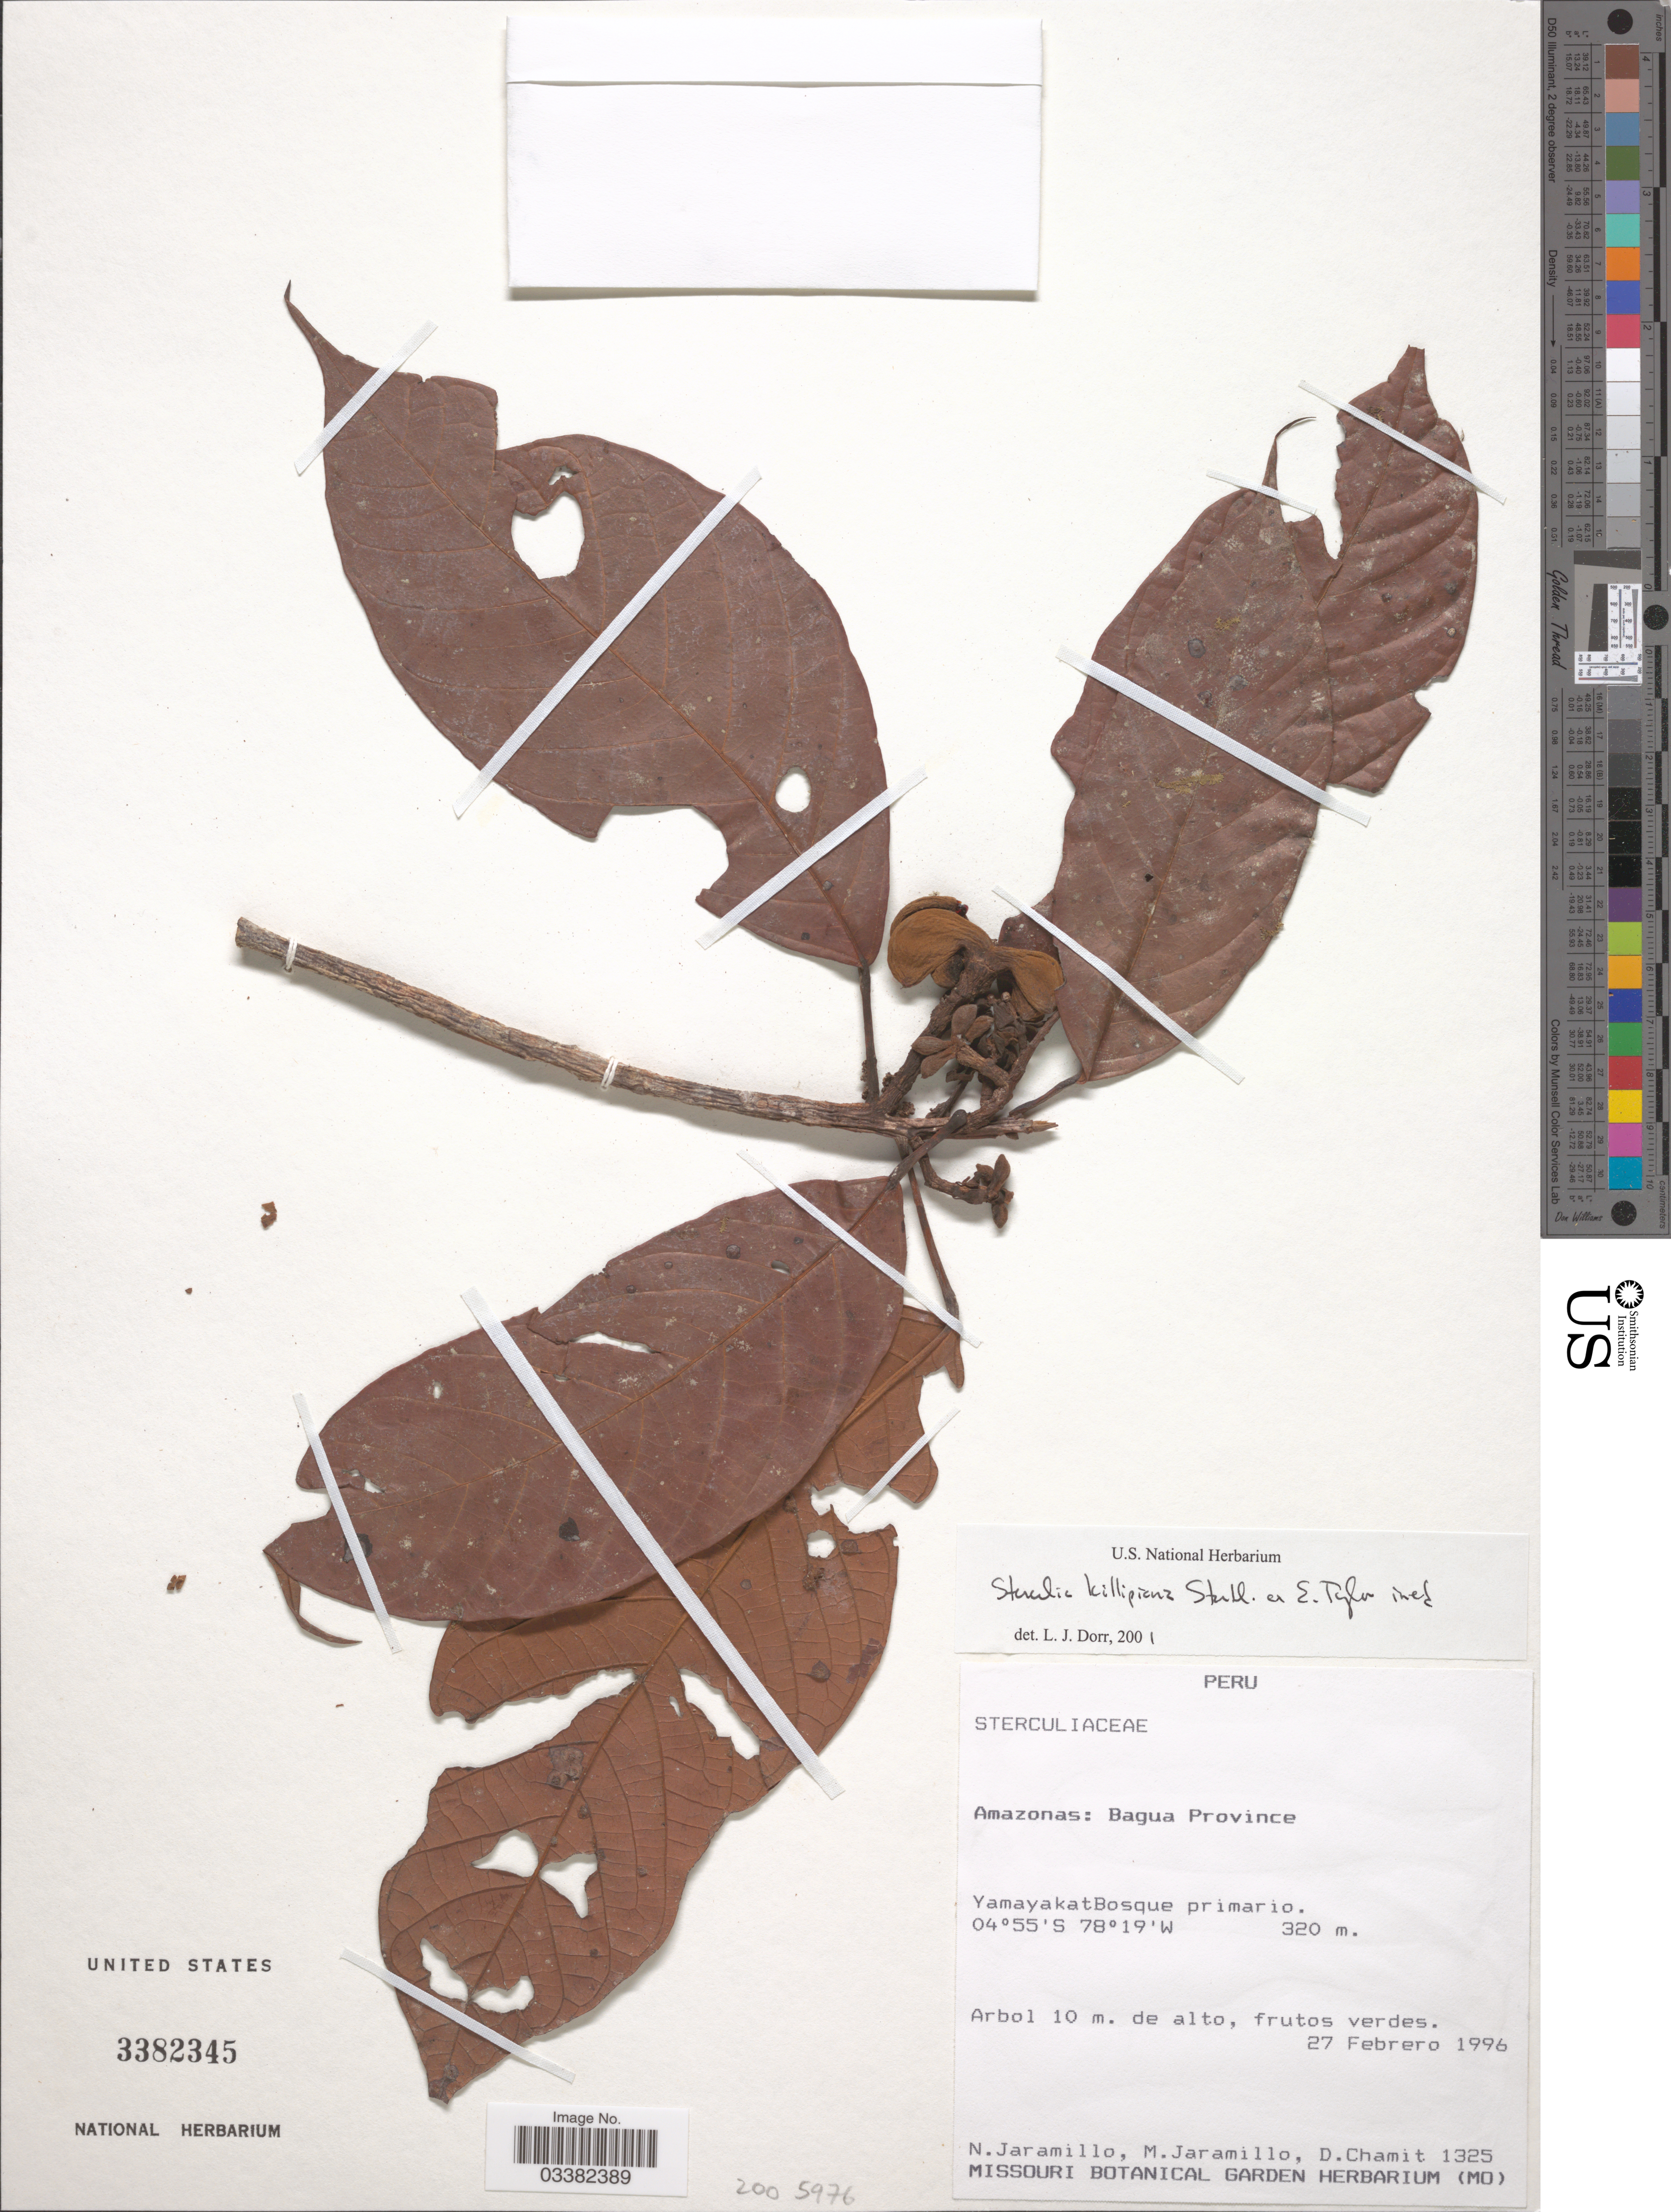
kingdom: Plantae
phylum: Tracheophyta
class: Magnoliopsida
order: Malvales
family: Malvaceae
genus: Sterculia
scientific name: Sterculia killipiana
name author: Standl. ex Colli-Silva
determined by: Dorr, Laurence J., Curator (BOT), Smithsonian Institution - National Museum of Natural History (UNITED STATES)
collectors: N. Jaramillo, M. Jaramillo & D. Chamit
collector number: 1325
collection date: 1996-02-27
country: Peru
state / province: Amazonas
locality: Bagua Province. Yamayakat Bosque primario.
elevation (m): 320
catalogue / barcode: US 3382345